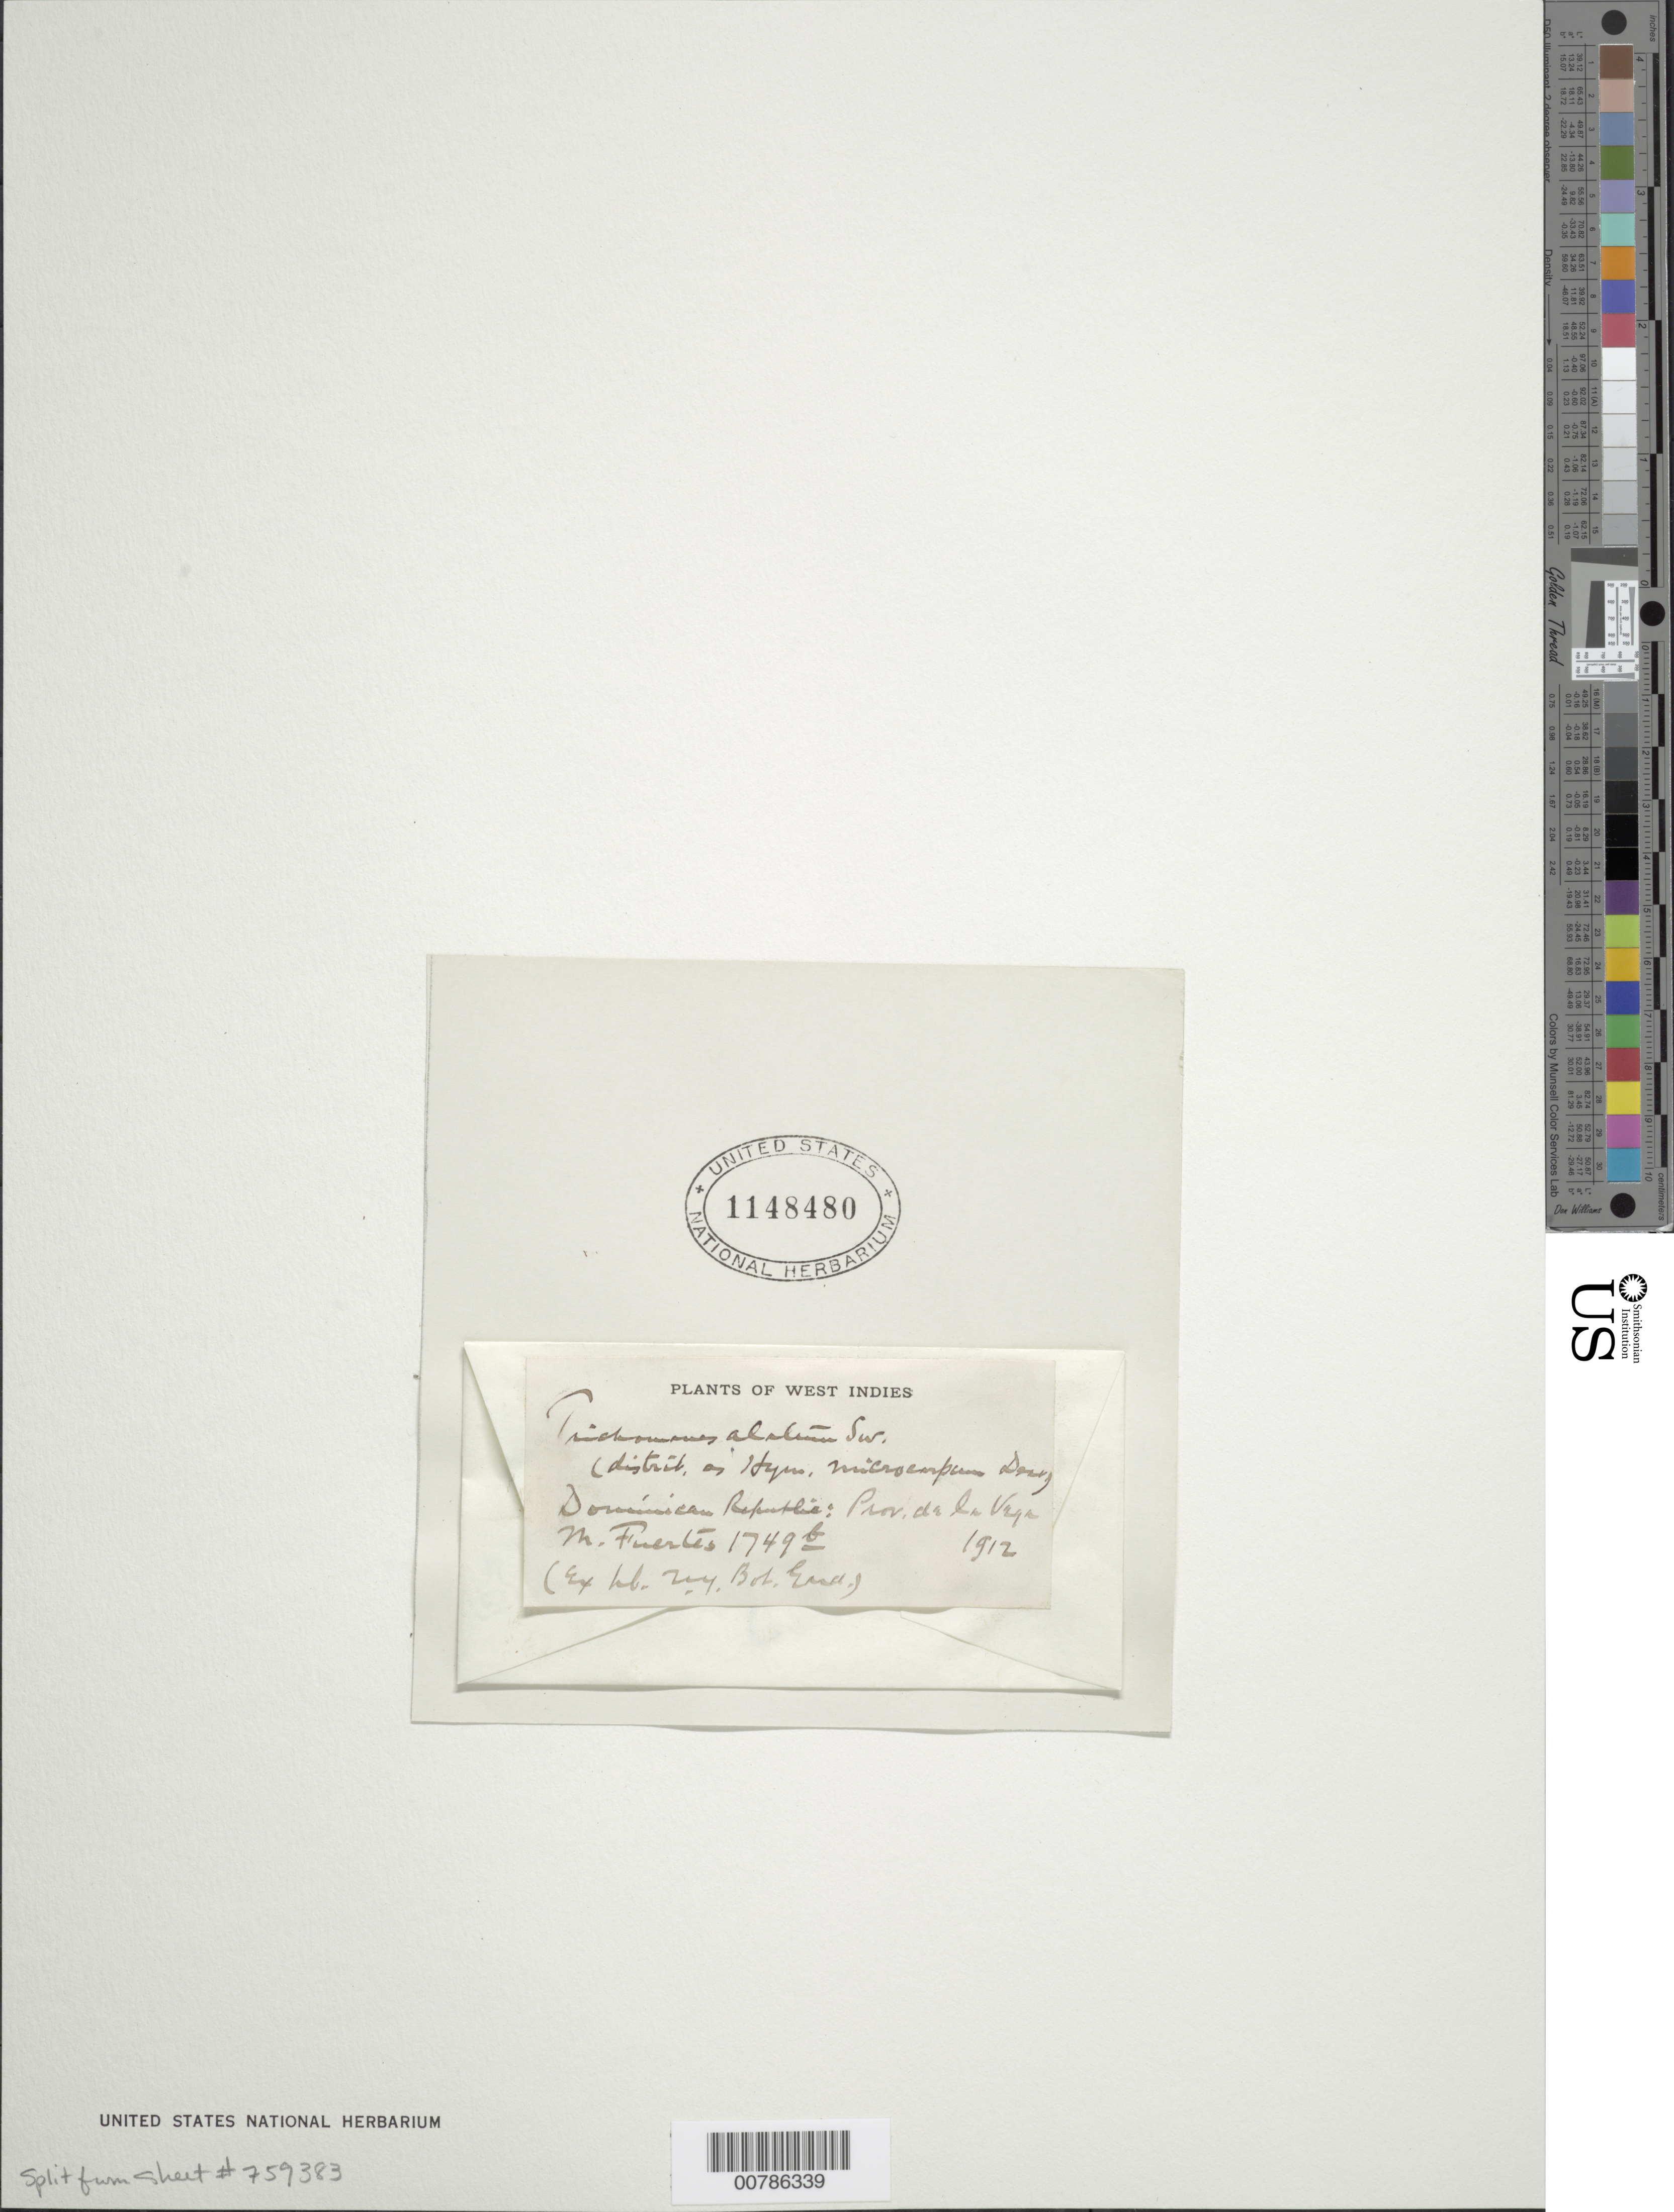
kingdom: Plantae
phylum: Tracheophyta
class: Polypodiopsida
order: Hymenophyllales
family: Hymenophyllaceae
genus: Trichomanes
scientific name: Trichomanes alatum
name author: Sw.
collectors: M. D. Fuertes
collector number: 1749b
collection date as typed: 1912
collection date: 1912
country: Dominican Republic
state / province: La Vega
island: Hispaniola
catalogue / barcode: US 1148480